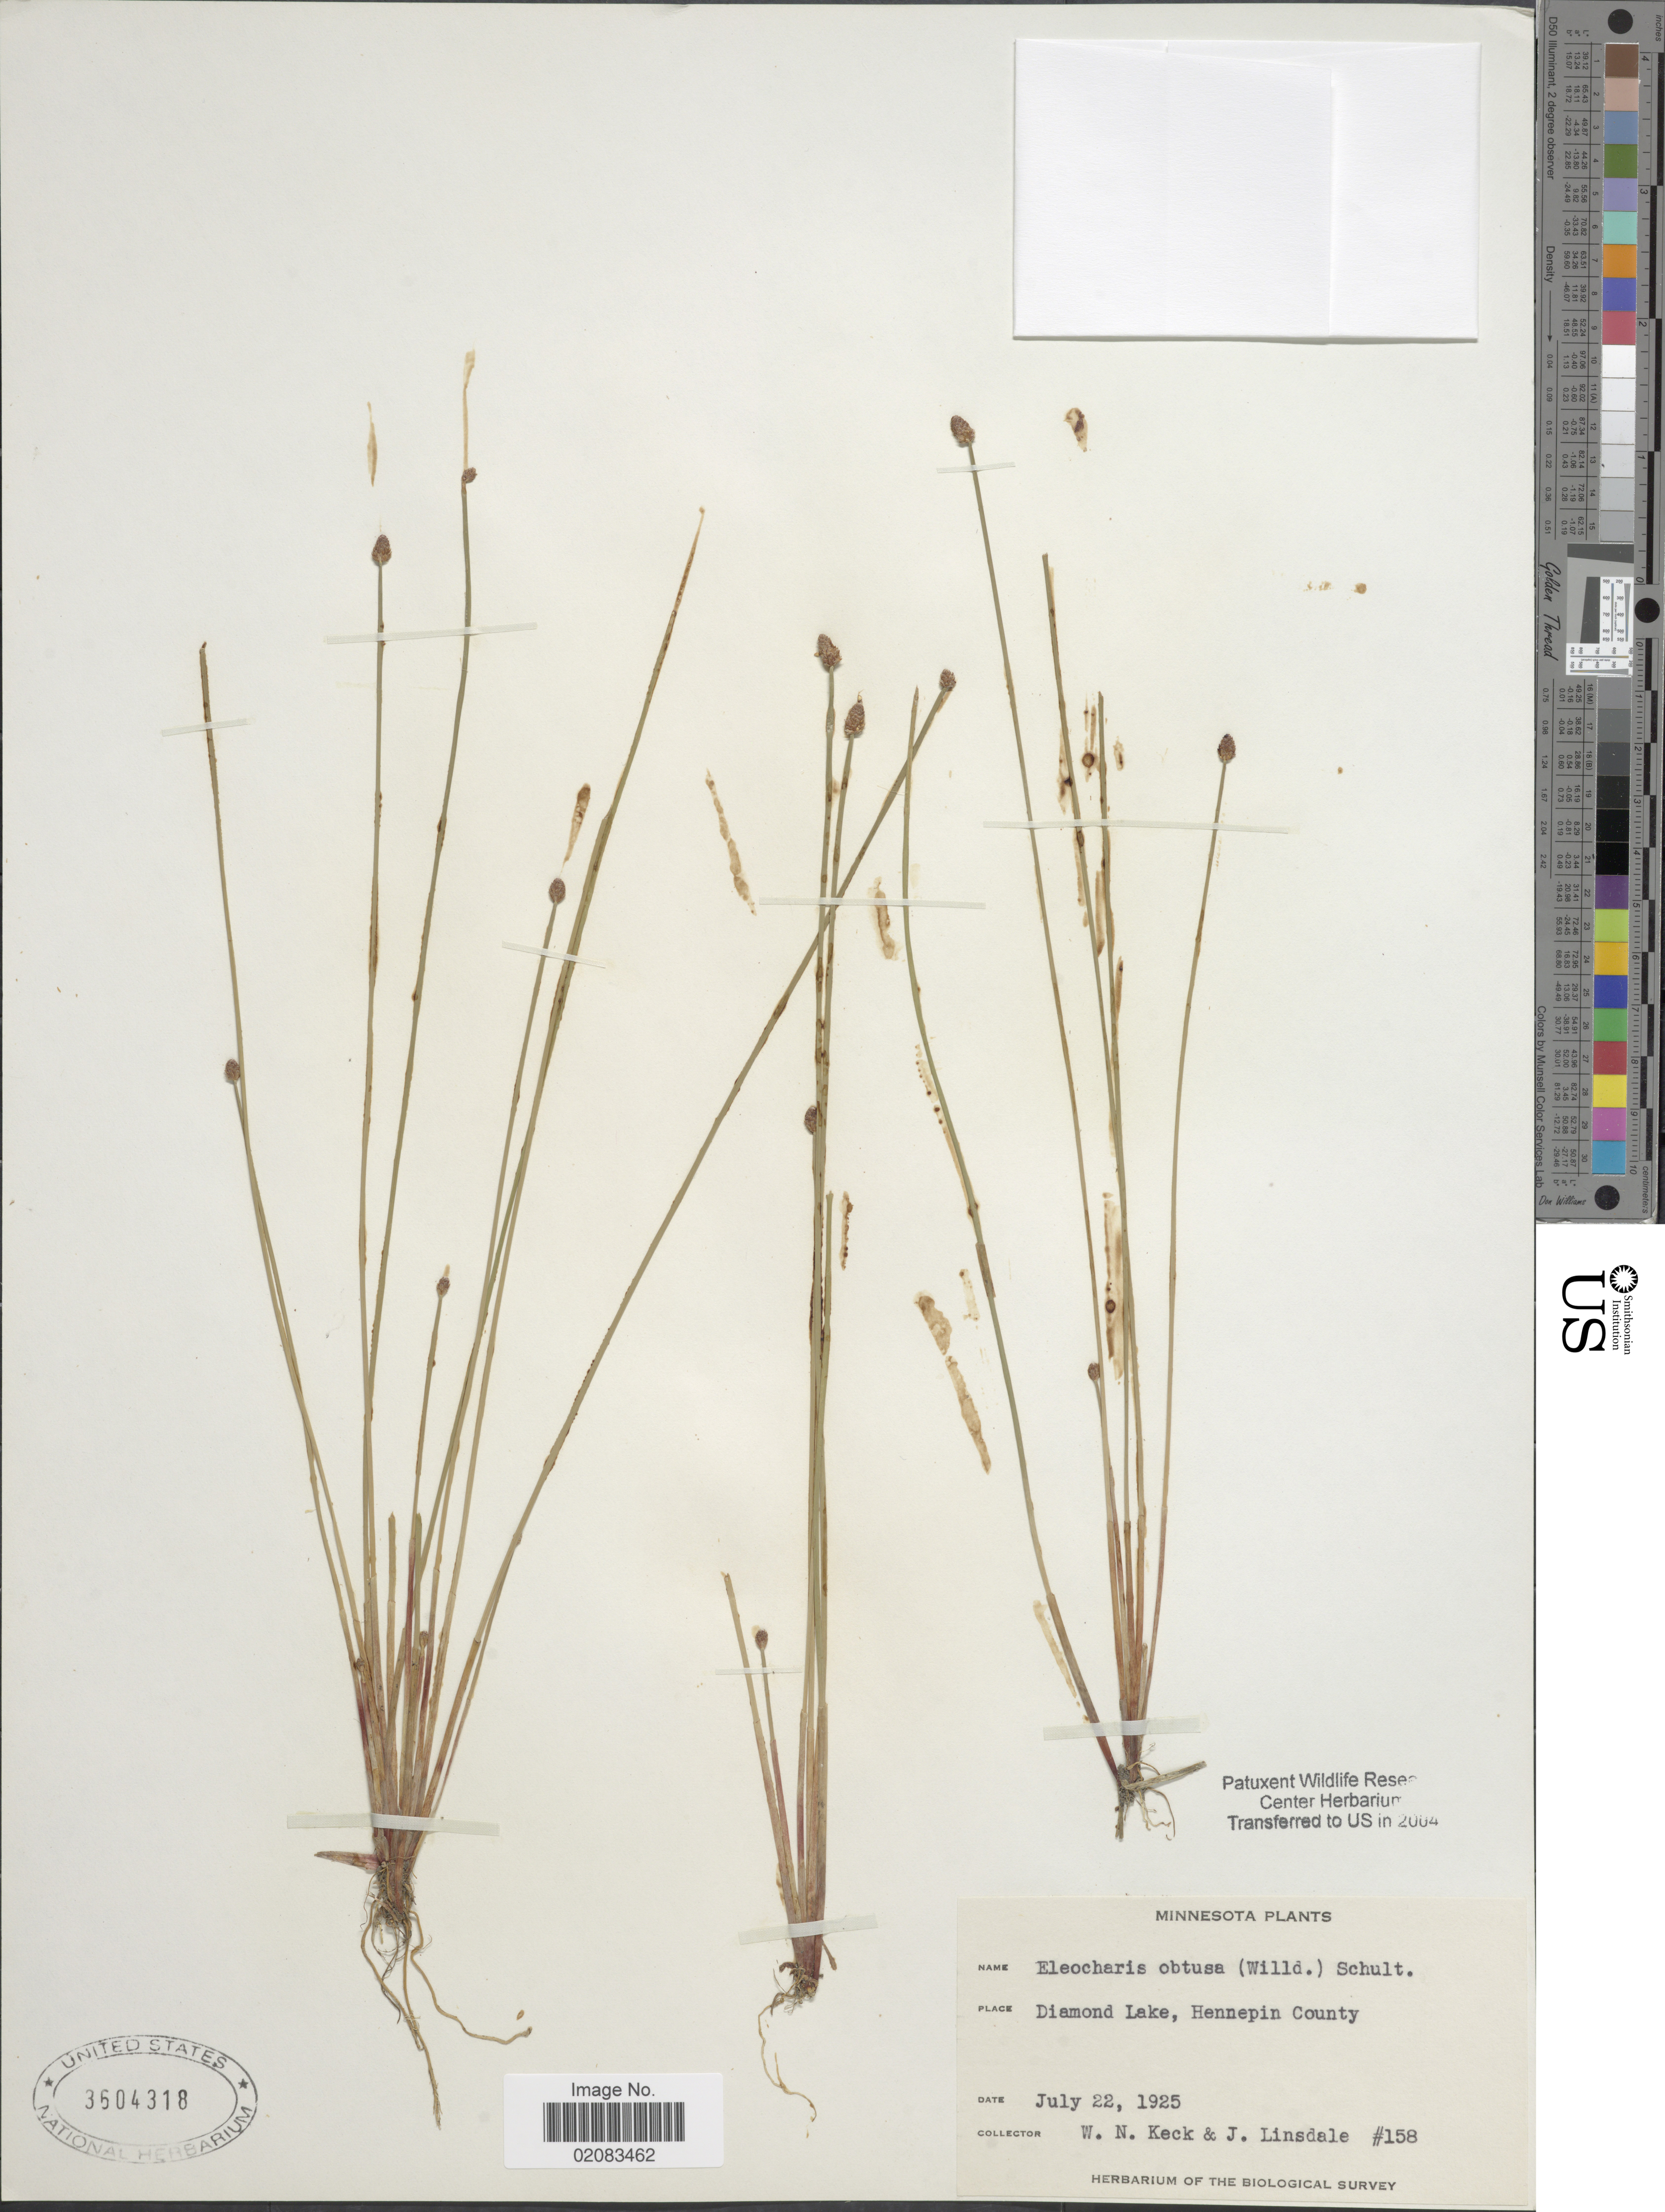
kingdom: Plantae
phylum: Tracheophyta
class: Liliopsida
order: Poales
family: Cyperaceae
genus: Eleocharis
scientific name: Eleocharis obtusa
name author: (Willd.) Schult.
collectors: W. Keck & J. Linsdale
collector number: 158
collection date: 1925-07-22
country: United States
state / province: Minnesota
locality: Diamond Lake, Hennepin County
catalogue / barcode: US 3604318